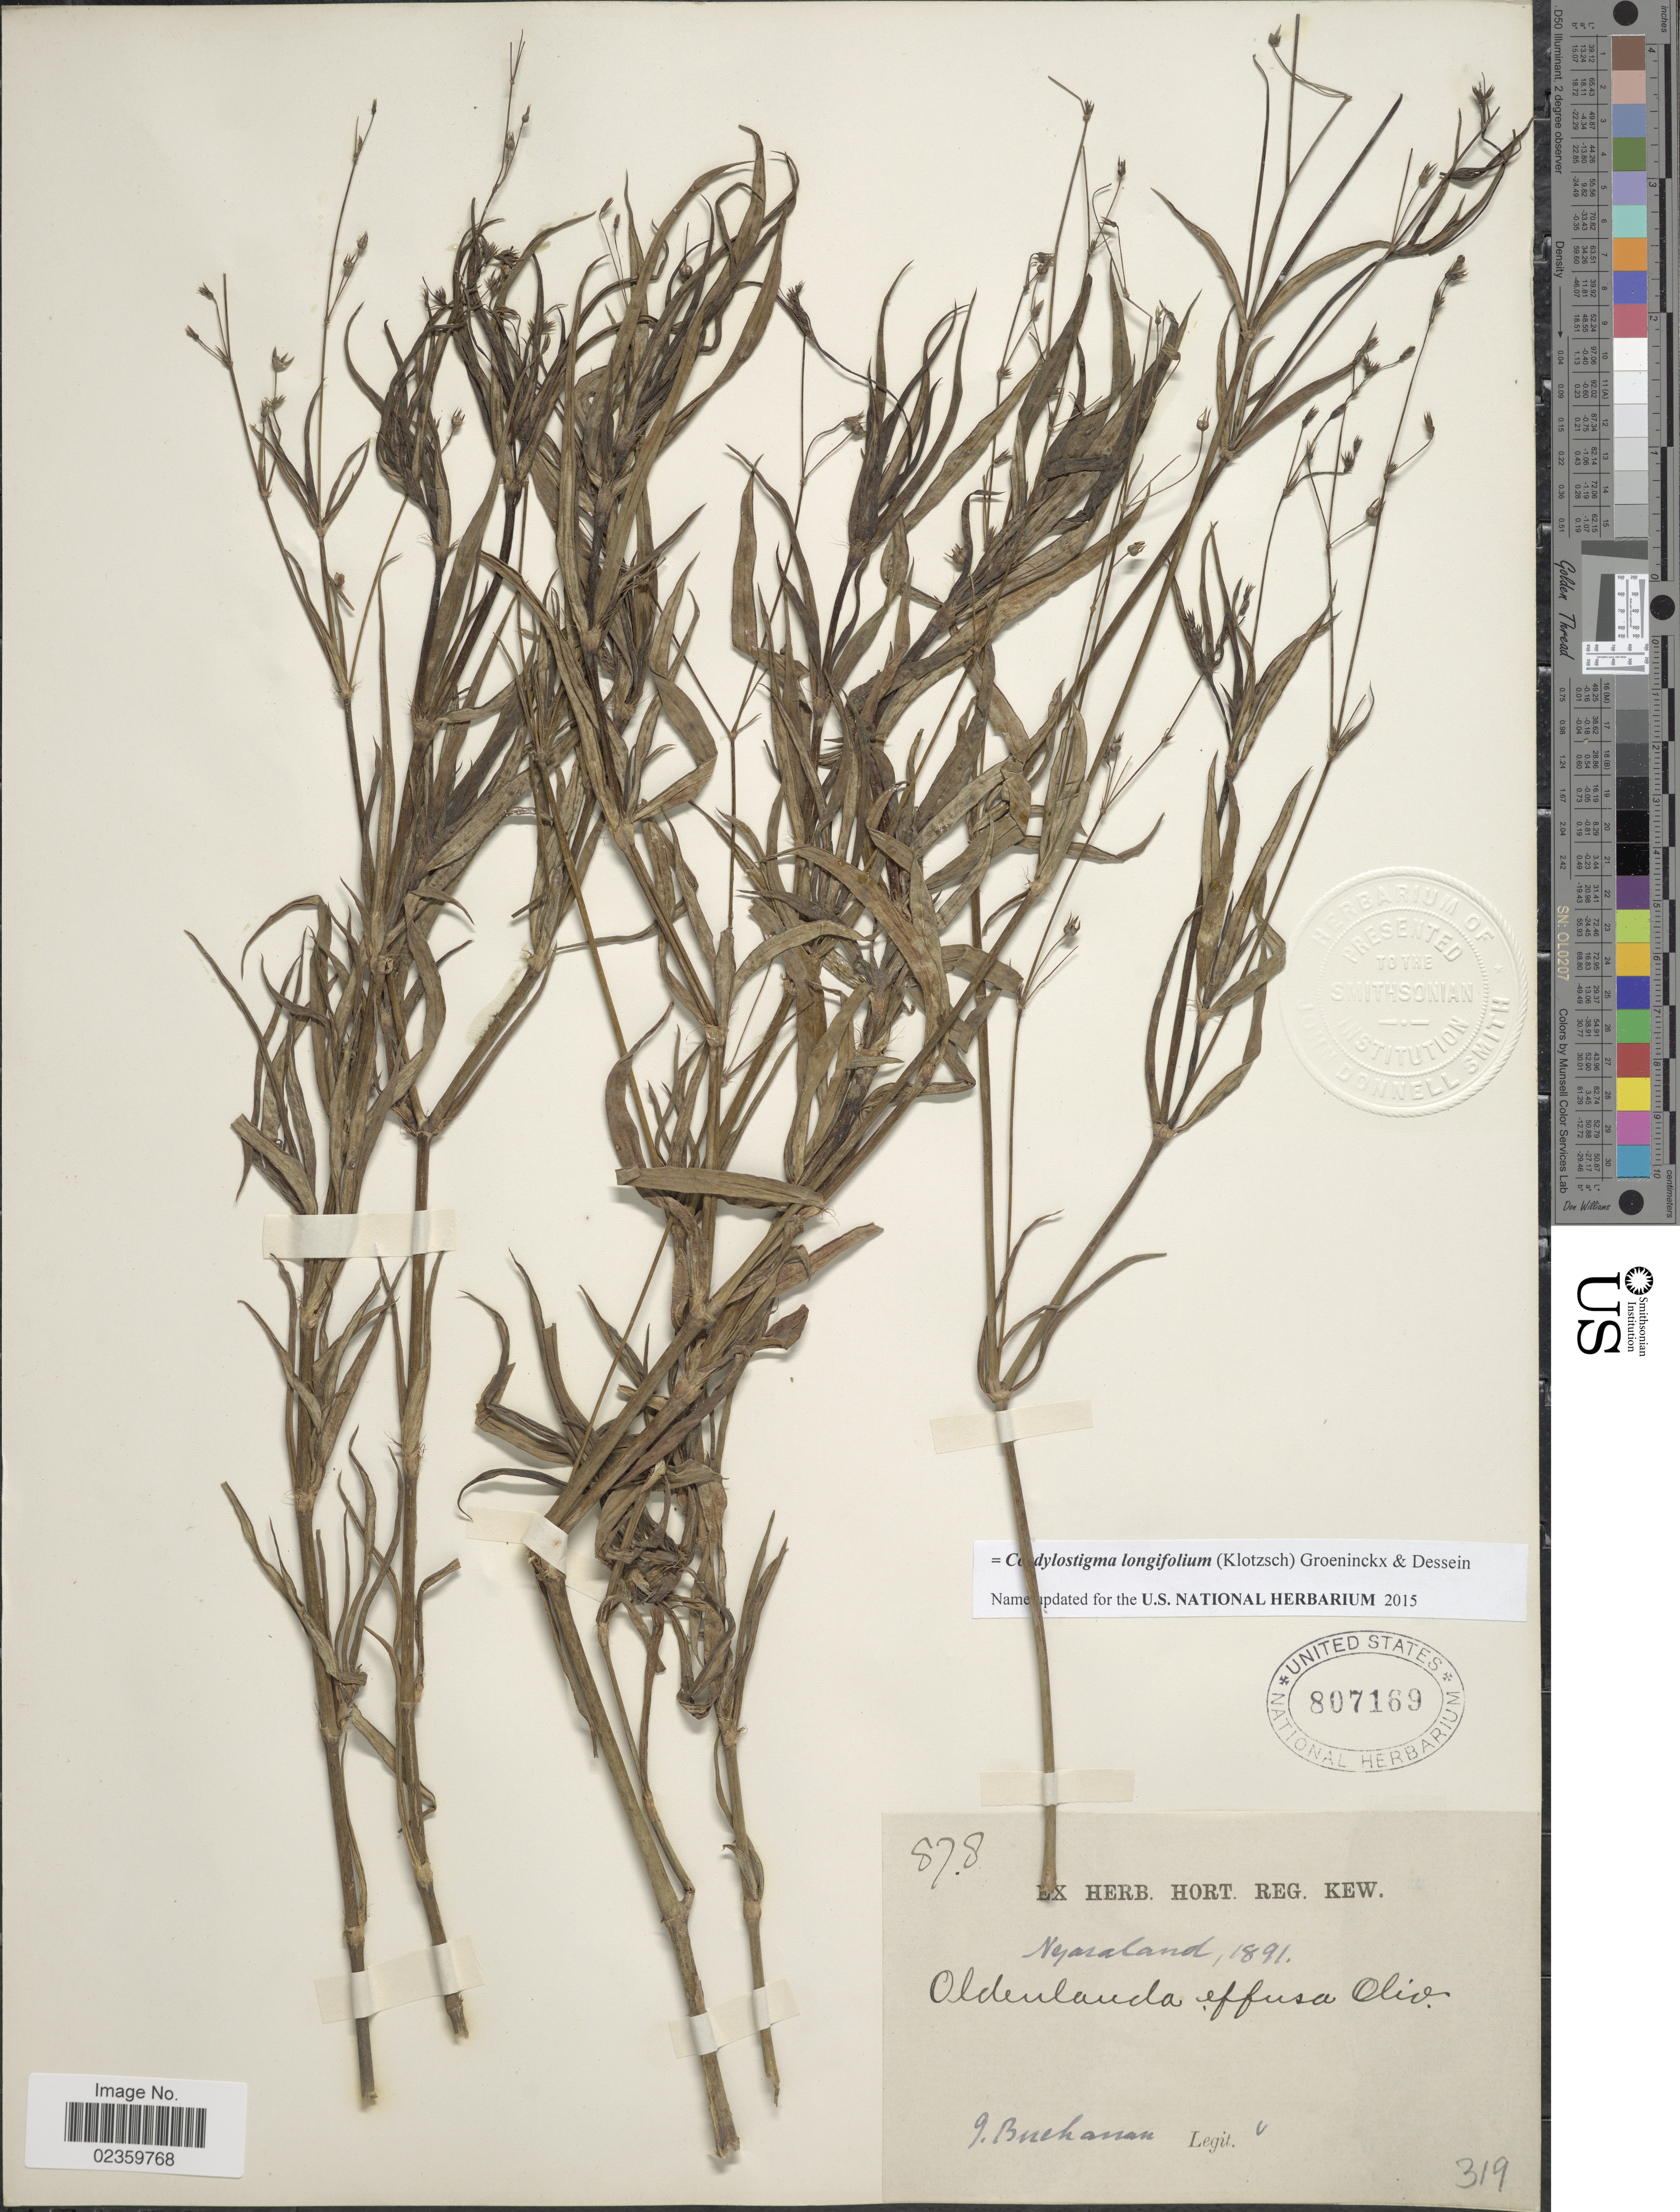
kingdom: Plantae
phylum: Tracheophyta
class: Magnoliopsida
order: Gentianales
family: Rubiaceae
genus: Cordylostigma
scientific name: Cordylostigma longifolium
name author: (Klotzsch) Groeninckx & Dessein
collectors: J. Buchanan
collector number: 878/319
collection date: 1891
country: Malawi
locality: Nyasaland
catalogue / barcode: US 807169